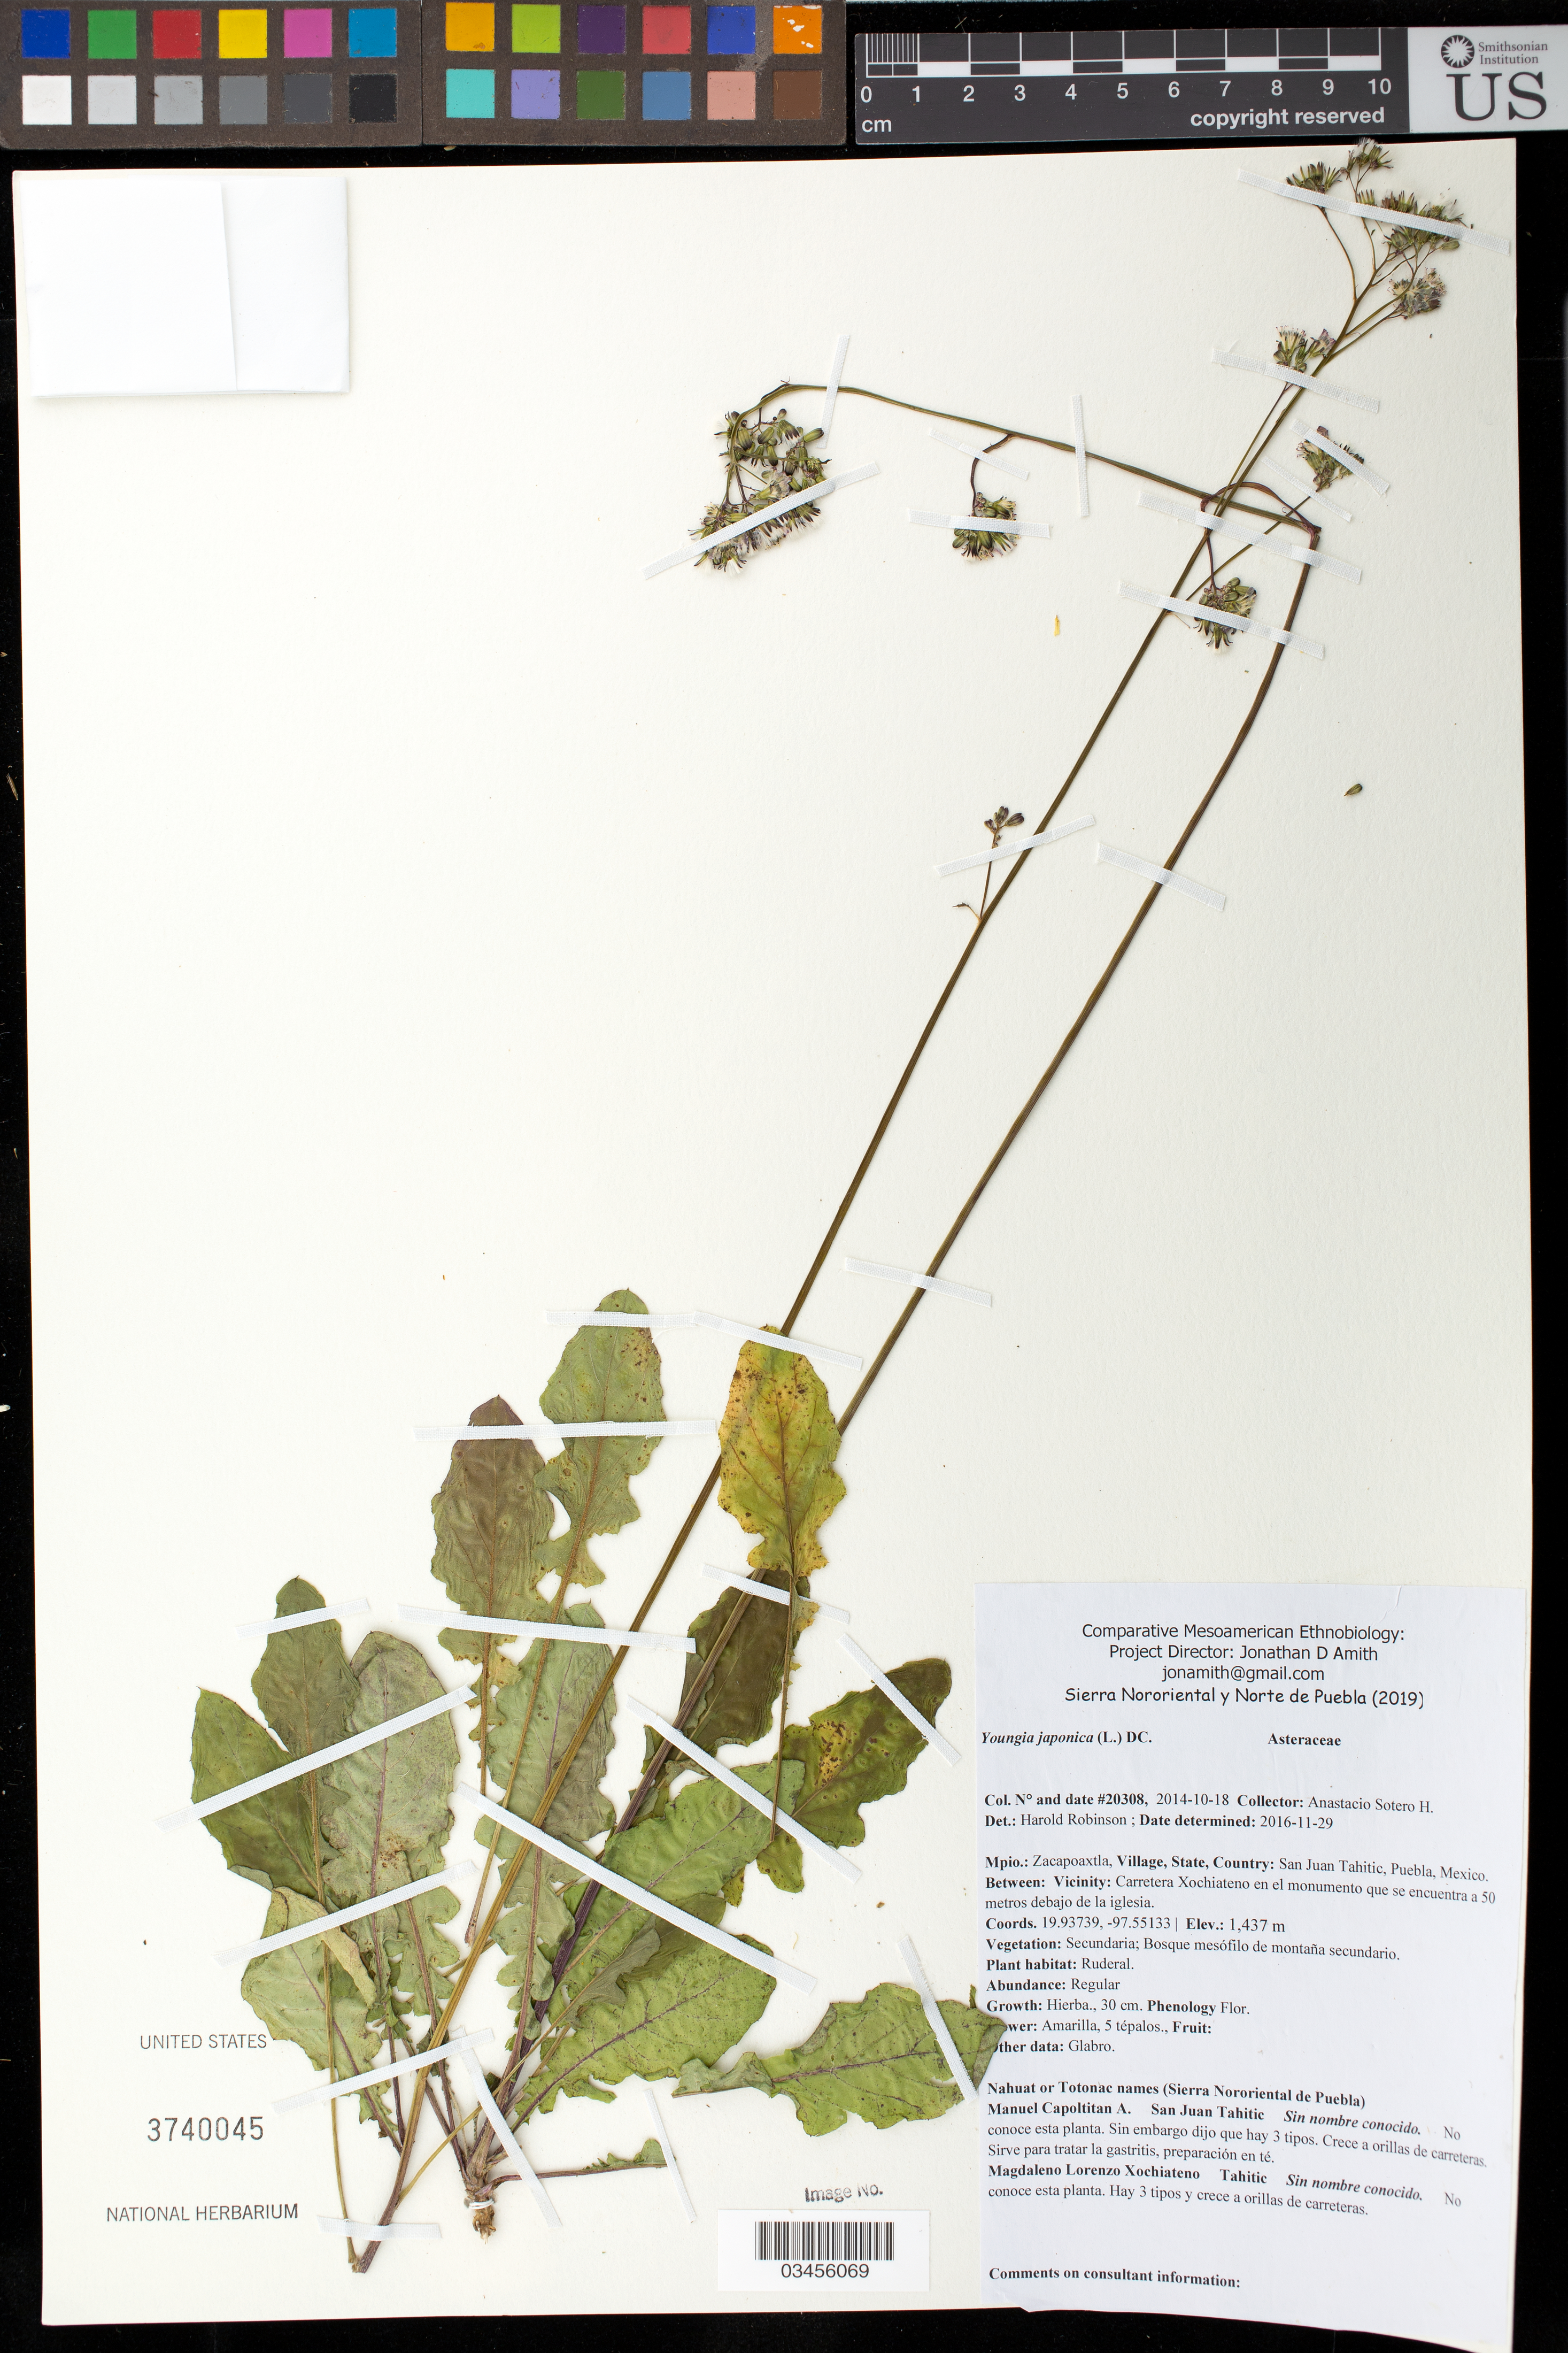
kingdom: Plantae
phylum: Tracheophyta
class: Magnoliopsida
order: Asterales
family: Asteraceae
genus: Youngia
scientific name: Youngia japonica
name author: (L.) DC.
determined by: Robinson, Harold E., (US)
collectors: Canek Ledesma C. & A. Sotero H.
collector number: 20308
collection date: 2014-10-18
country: México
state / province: Puebla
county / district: Zacapoaxtla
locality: PUEBLO: San Juan Tahitic; LOCALIDAD EXACTA: Carretera Xochiateno en el monumento que se encuentra a 50 metros debajo de la iglesia.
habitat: Bosque mesófilo de montaña secundario; ruderal.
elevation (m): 1437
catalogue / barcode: US 3740045